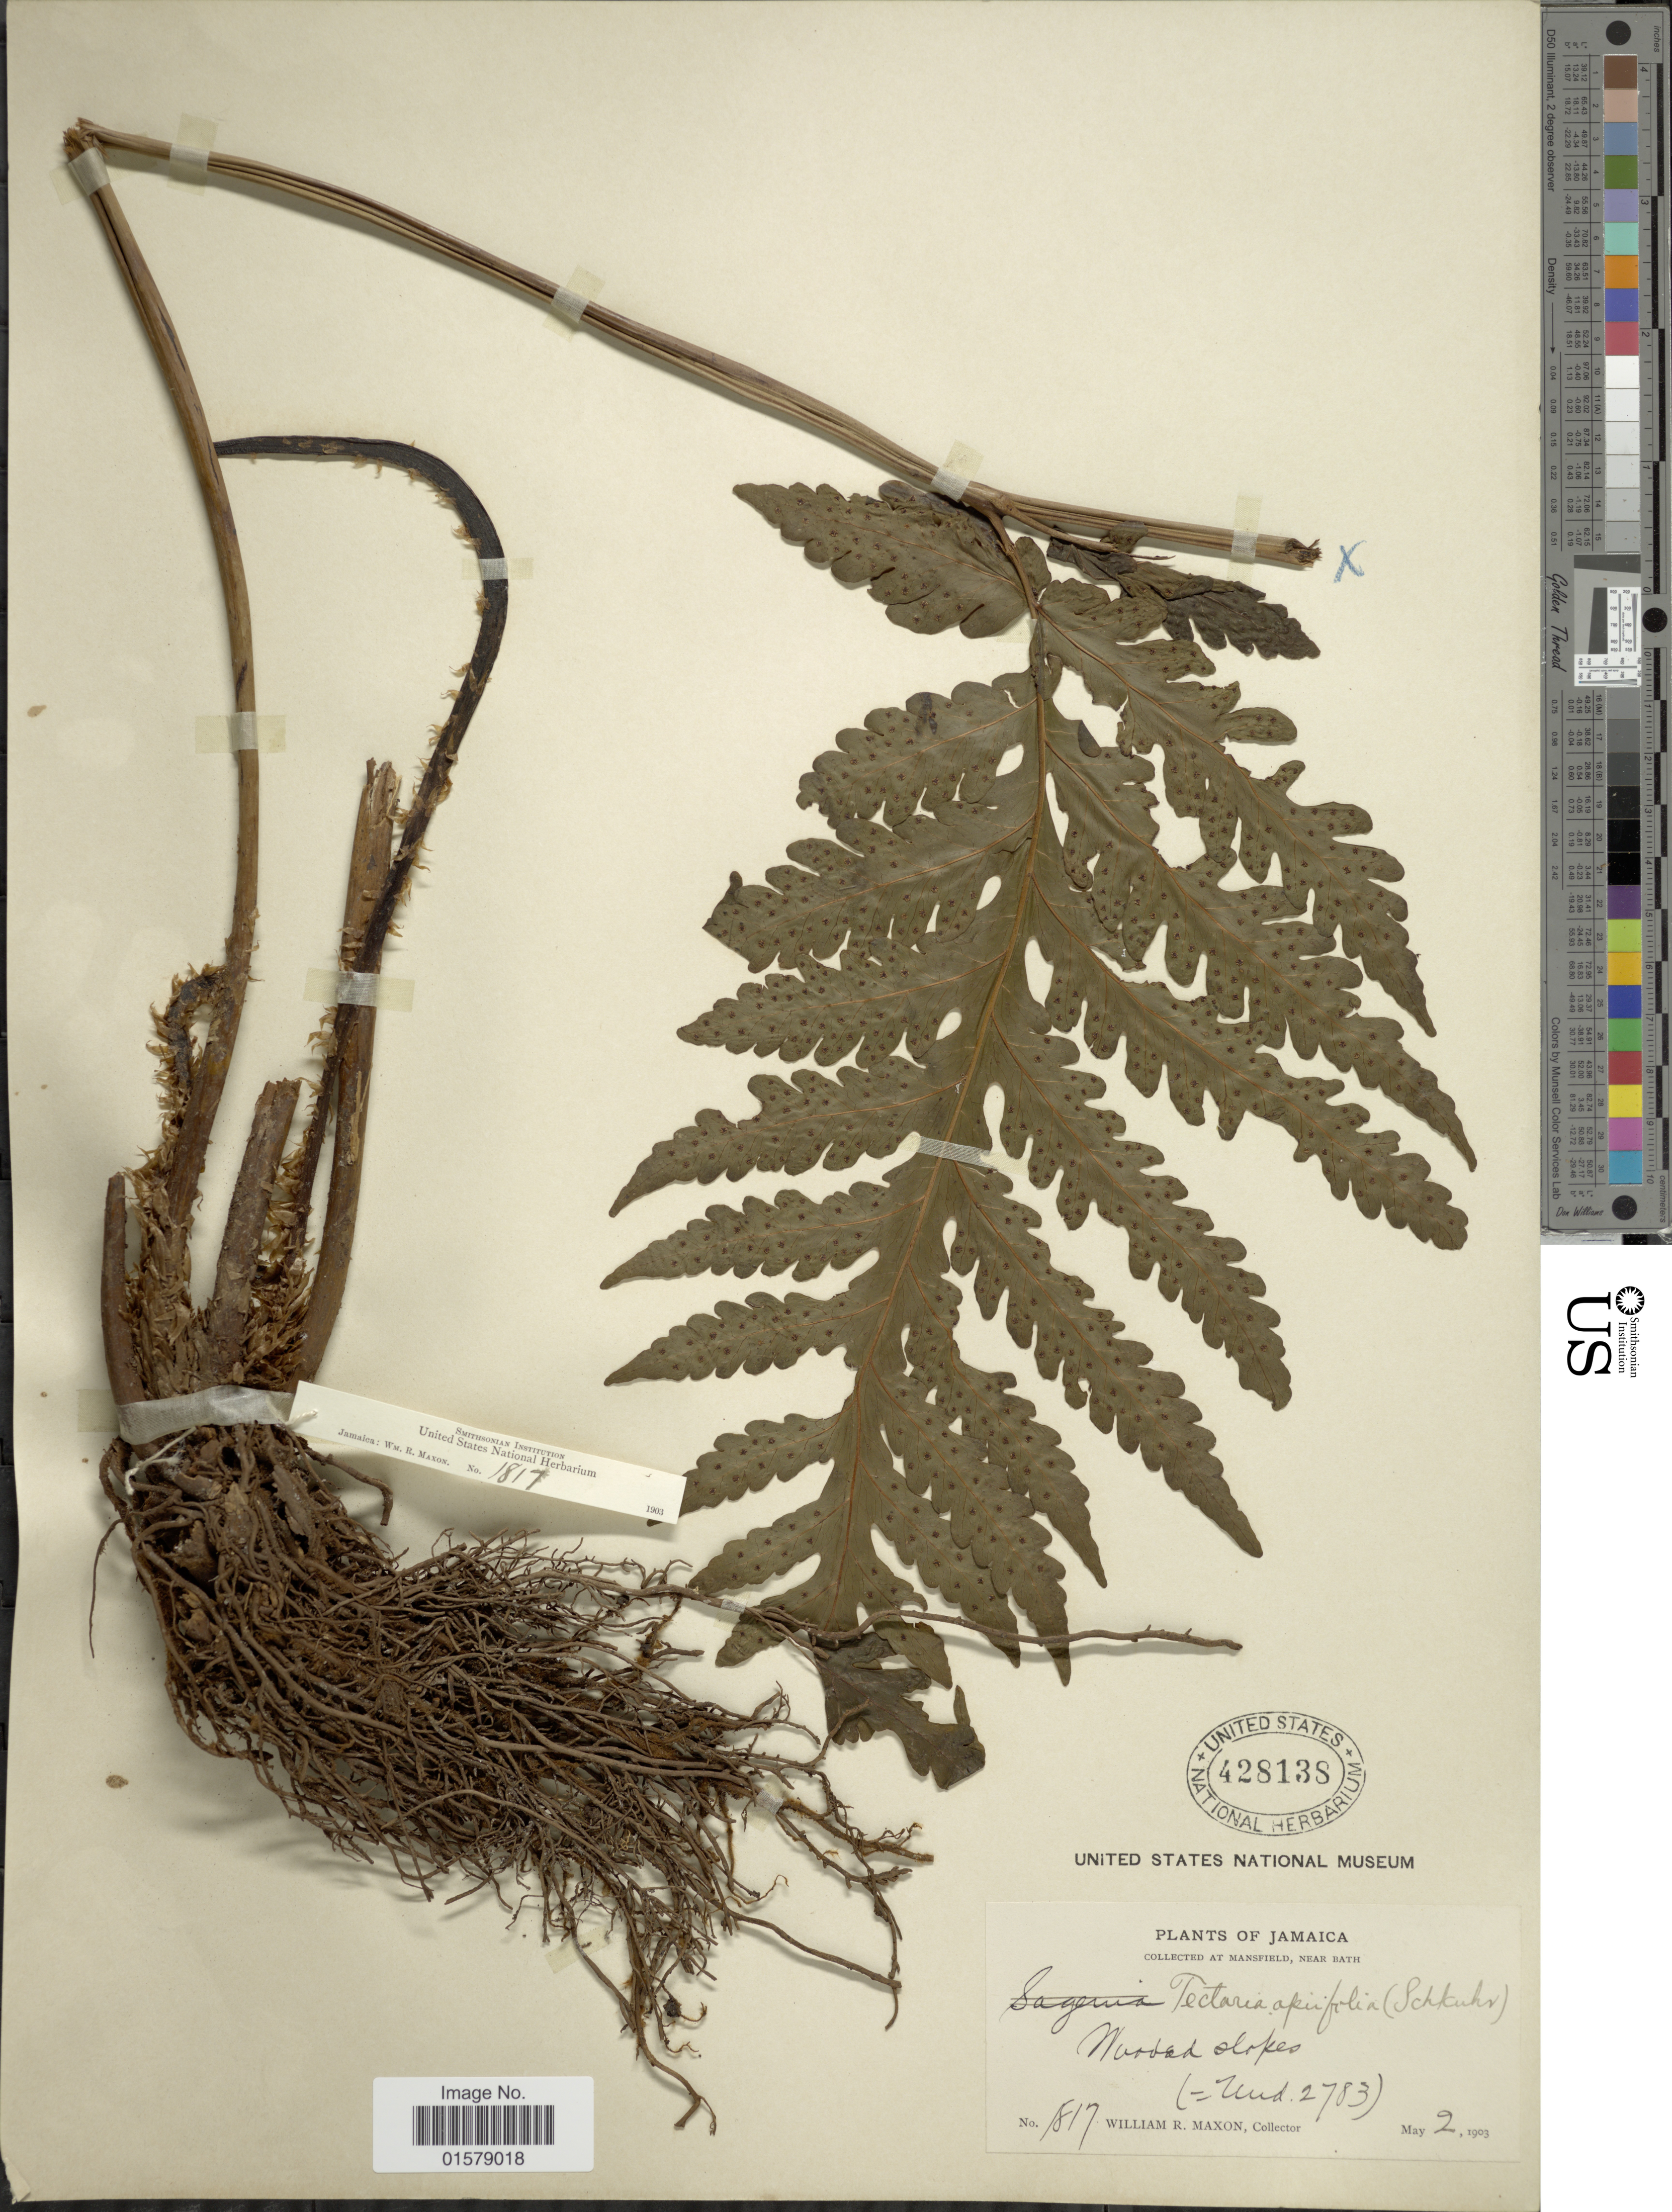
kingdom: Plantae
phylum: Tracheophyta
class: Polypodiopsida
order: Polypodiales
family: Tectariaceae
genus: Tectaria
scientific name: Tectaria apiifolia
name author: (Schkuhr) Copel.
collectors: W. R. Maxon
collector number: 1817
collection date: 1903-05-02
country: Jamaica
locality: At Mansfield, near Bath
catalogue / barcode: US 428138